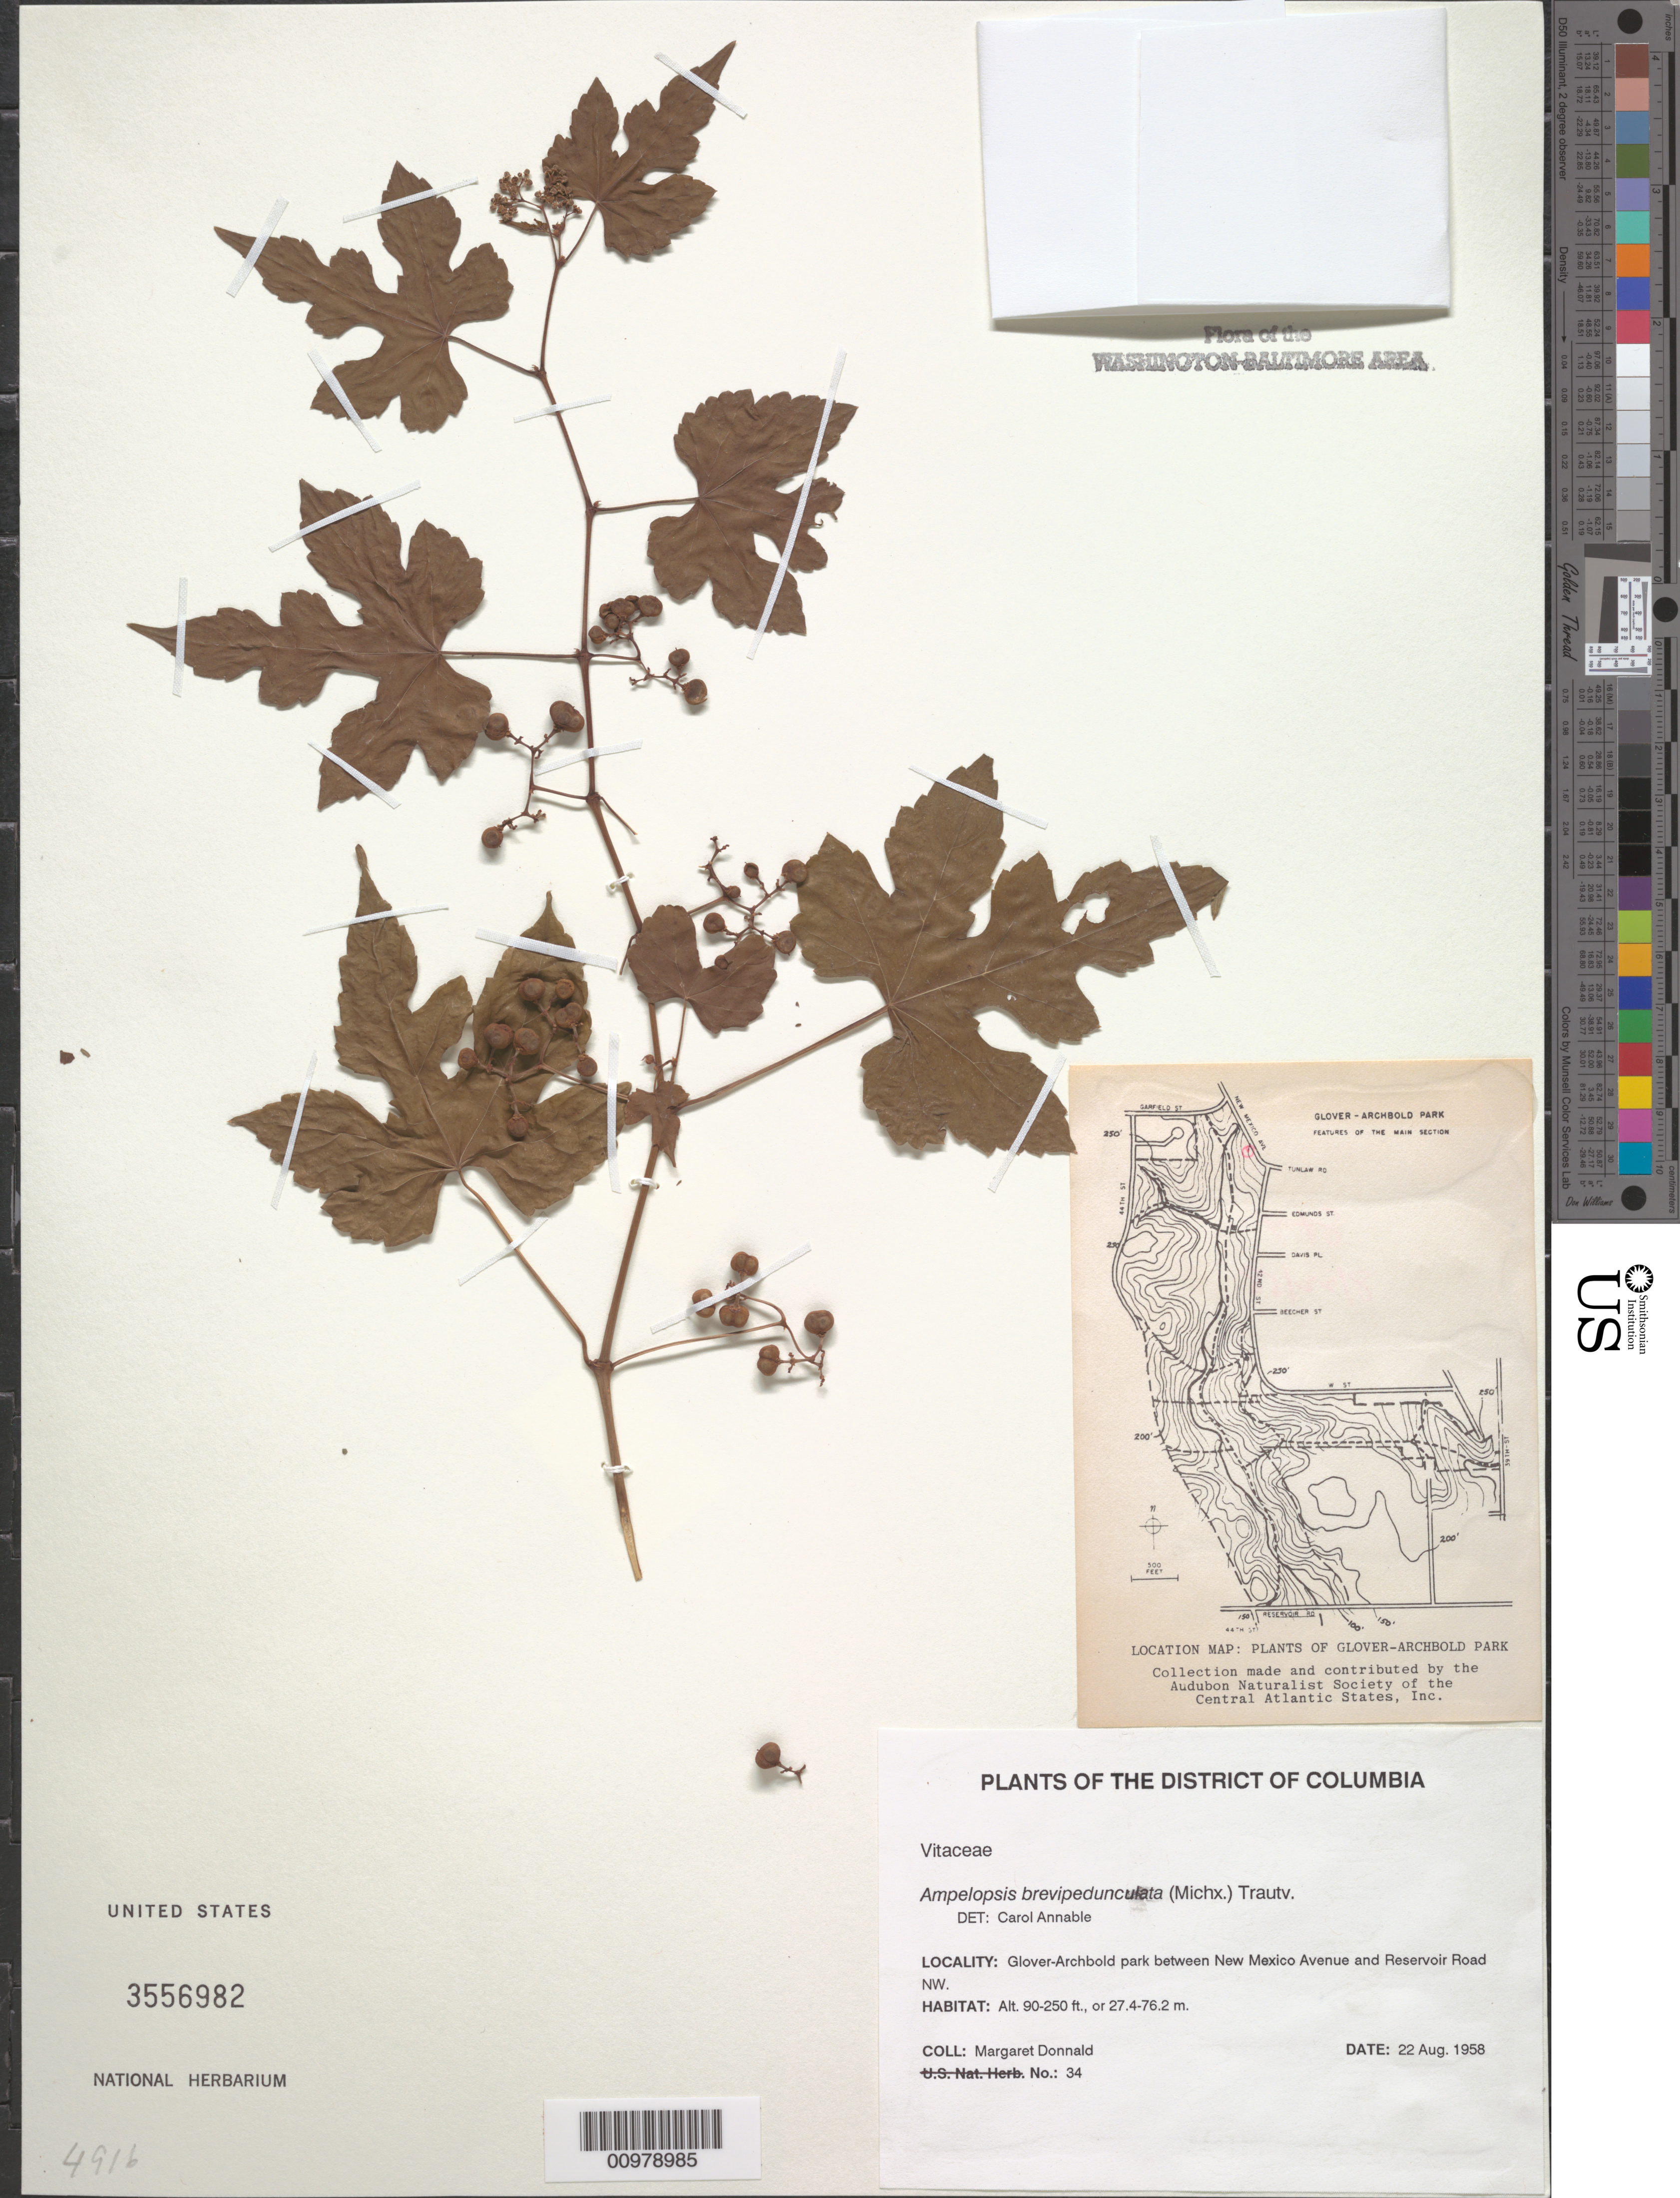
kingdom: Plantae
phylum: Tracheophyta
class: Magnoliopsida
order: Vitales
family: Vitaceae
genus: Ampelopsis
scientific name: Ampelopsis brevipedunculata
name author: (Maxim.) Trautv.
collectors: M. Donnald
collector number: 34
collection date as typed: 22 Aug 1958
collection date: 1958-08-22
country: United States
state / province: District of Columbia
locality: Glover-Archbold Park between New Mexico Avenue and Reservoir Road NW.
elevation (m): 27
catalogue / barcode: US 3556982